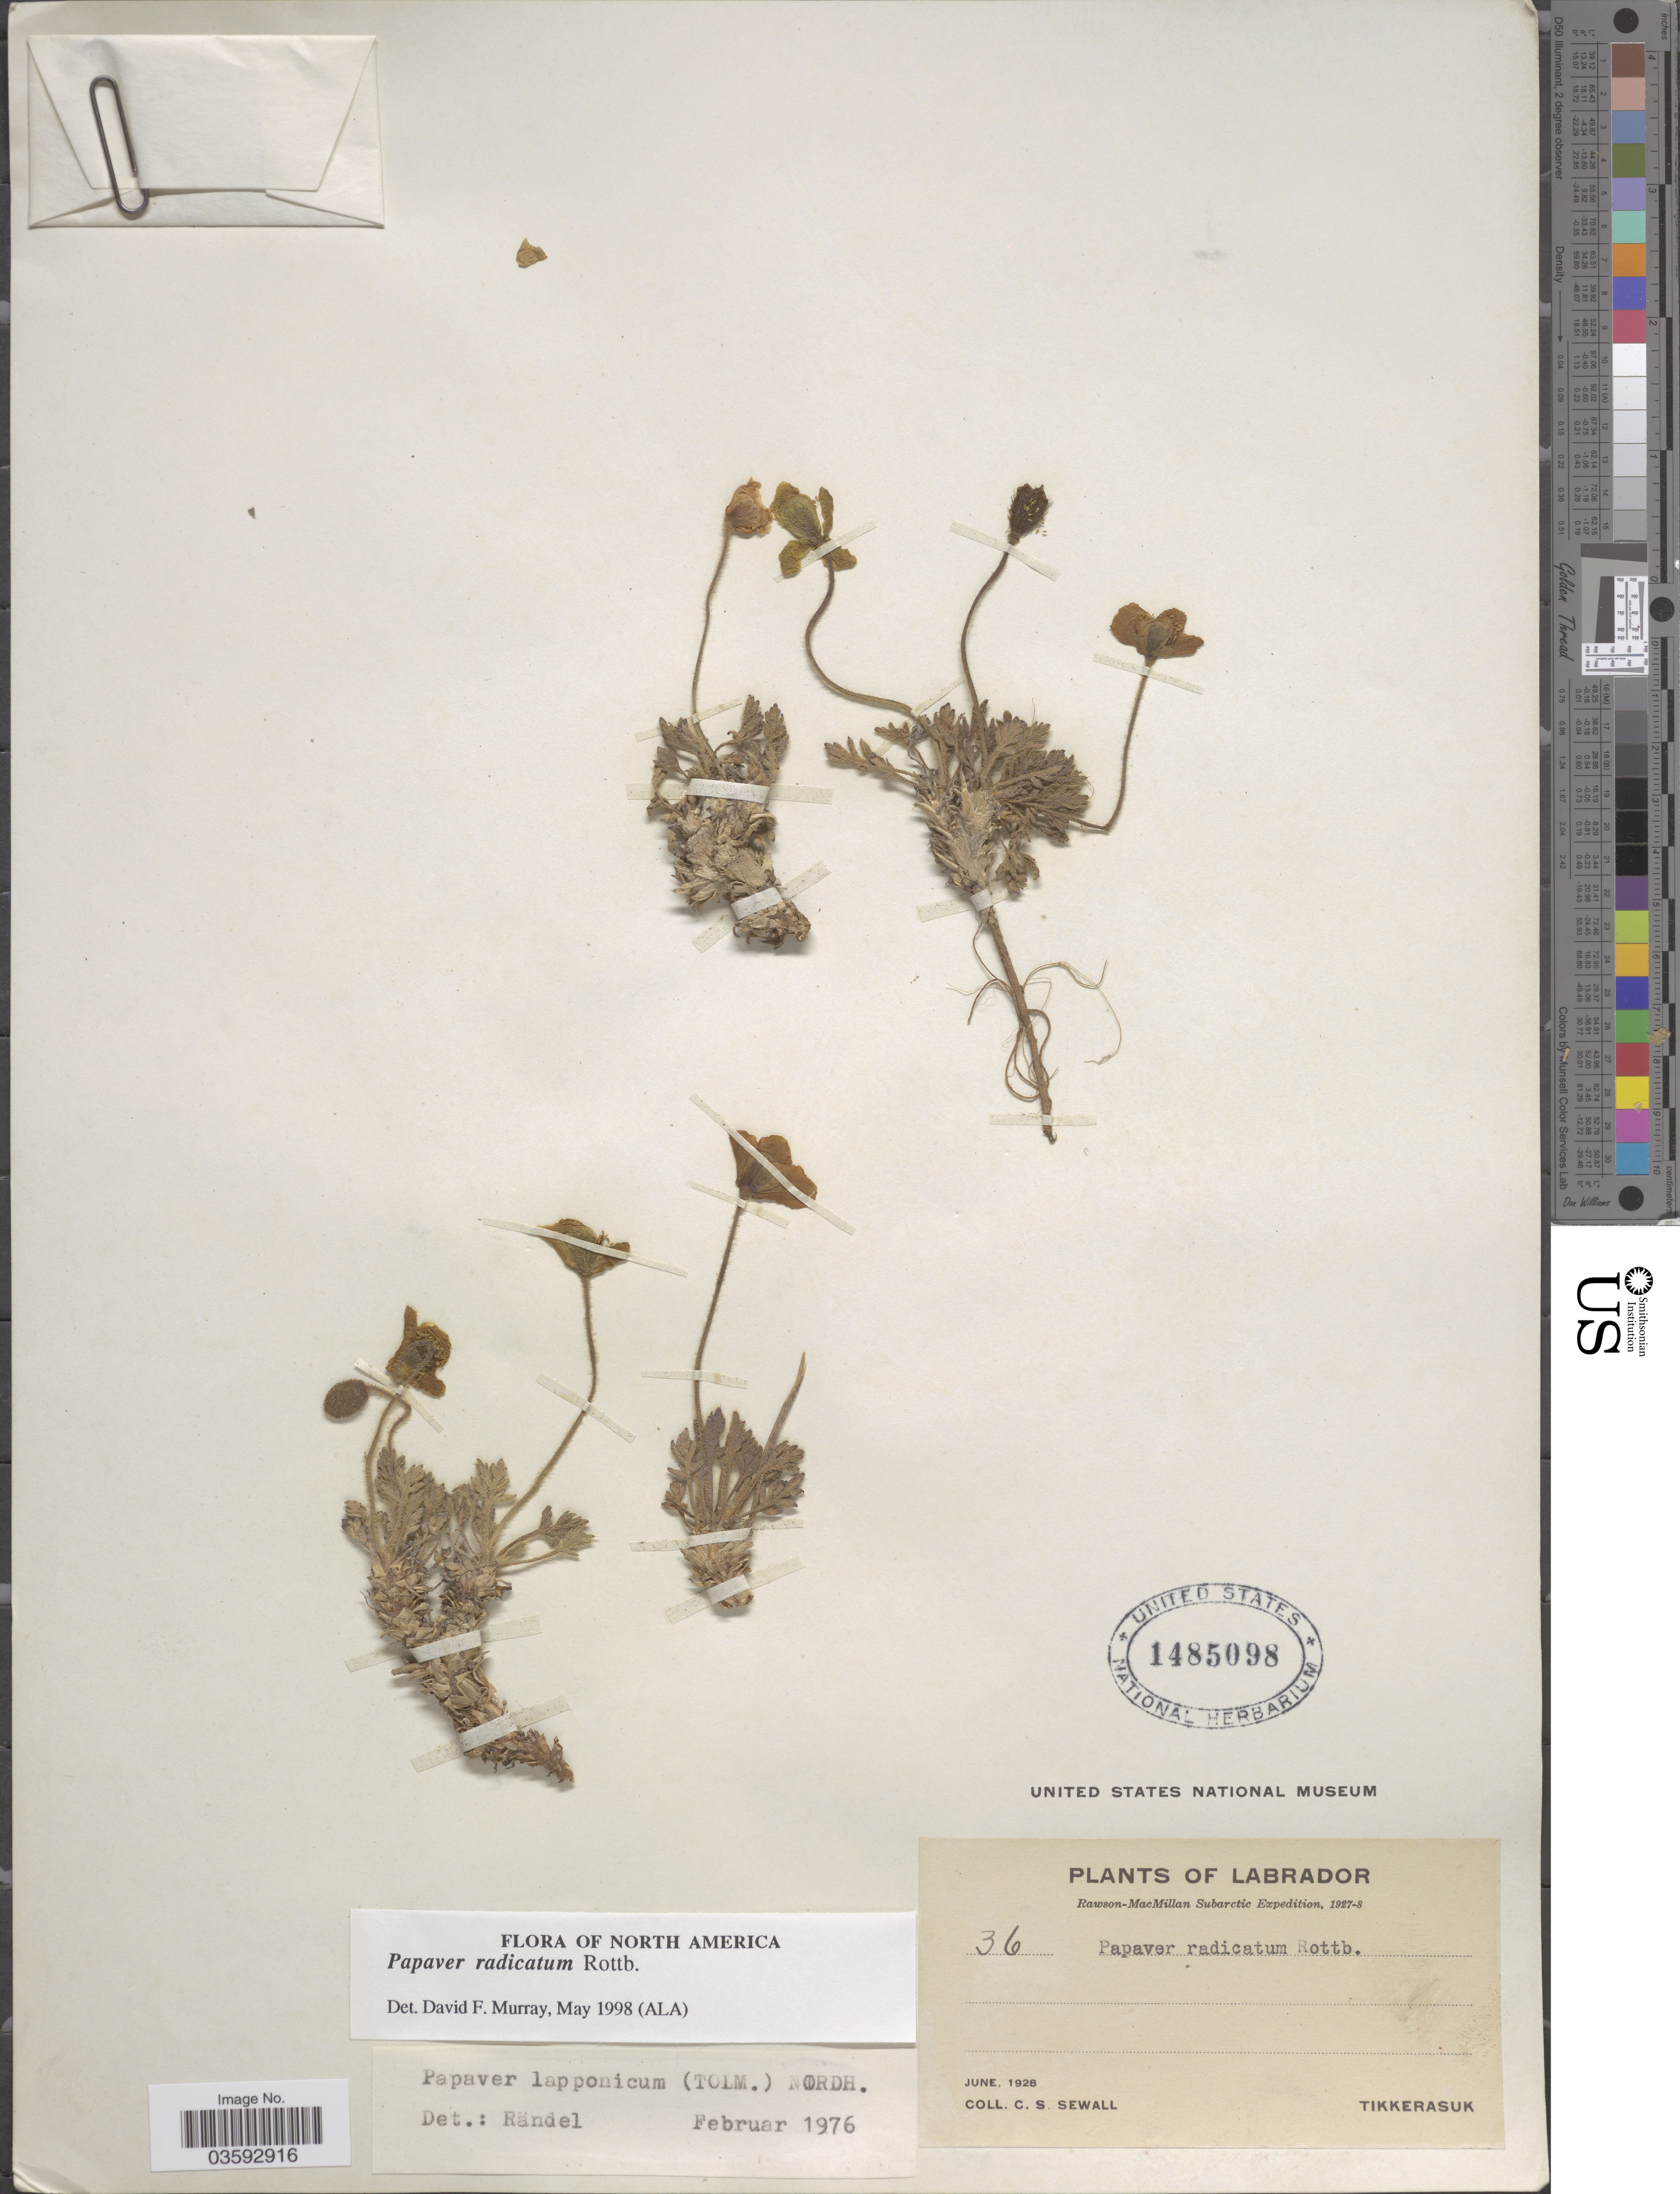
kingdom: Plantae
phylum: Tracheophyta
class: Magnoliopsida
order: Ranunculales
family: Papaveraceae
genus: Papaver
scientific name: Papaver radicatum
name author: Rottb.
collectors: C. Sewall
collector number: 36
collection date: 1928-06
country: Canada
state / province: Newfoundland and Labrador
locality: Labrador. Tikkerasuk.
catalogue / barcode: US 1485098